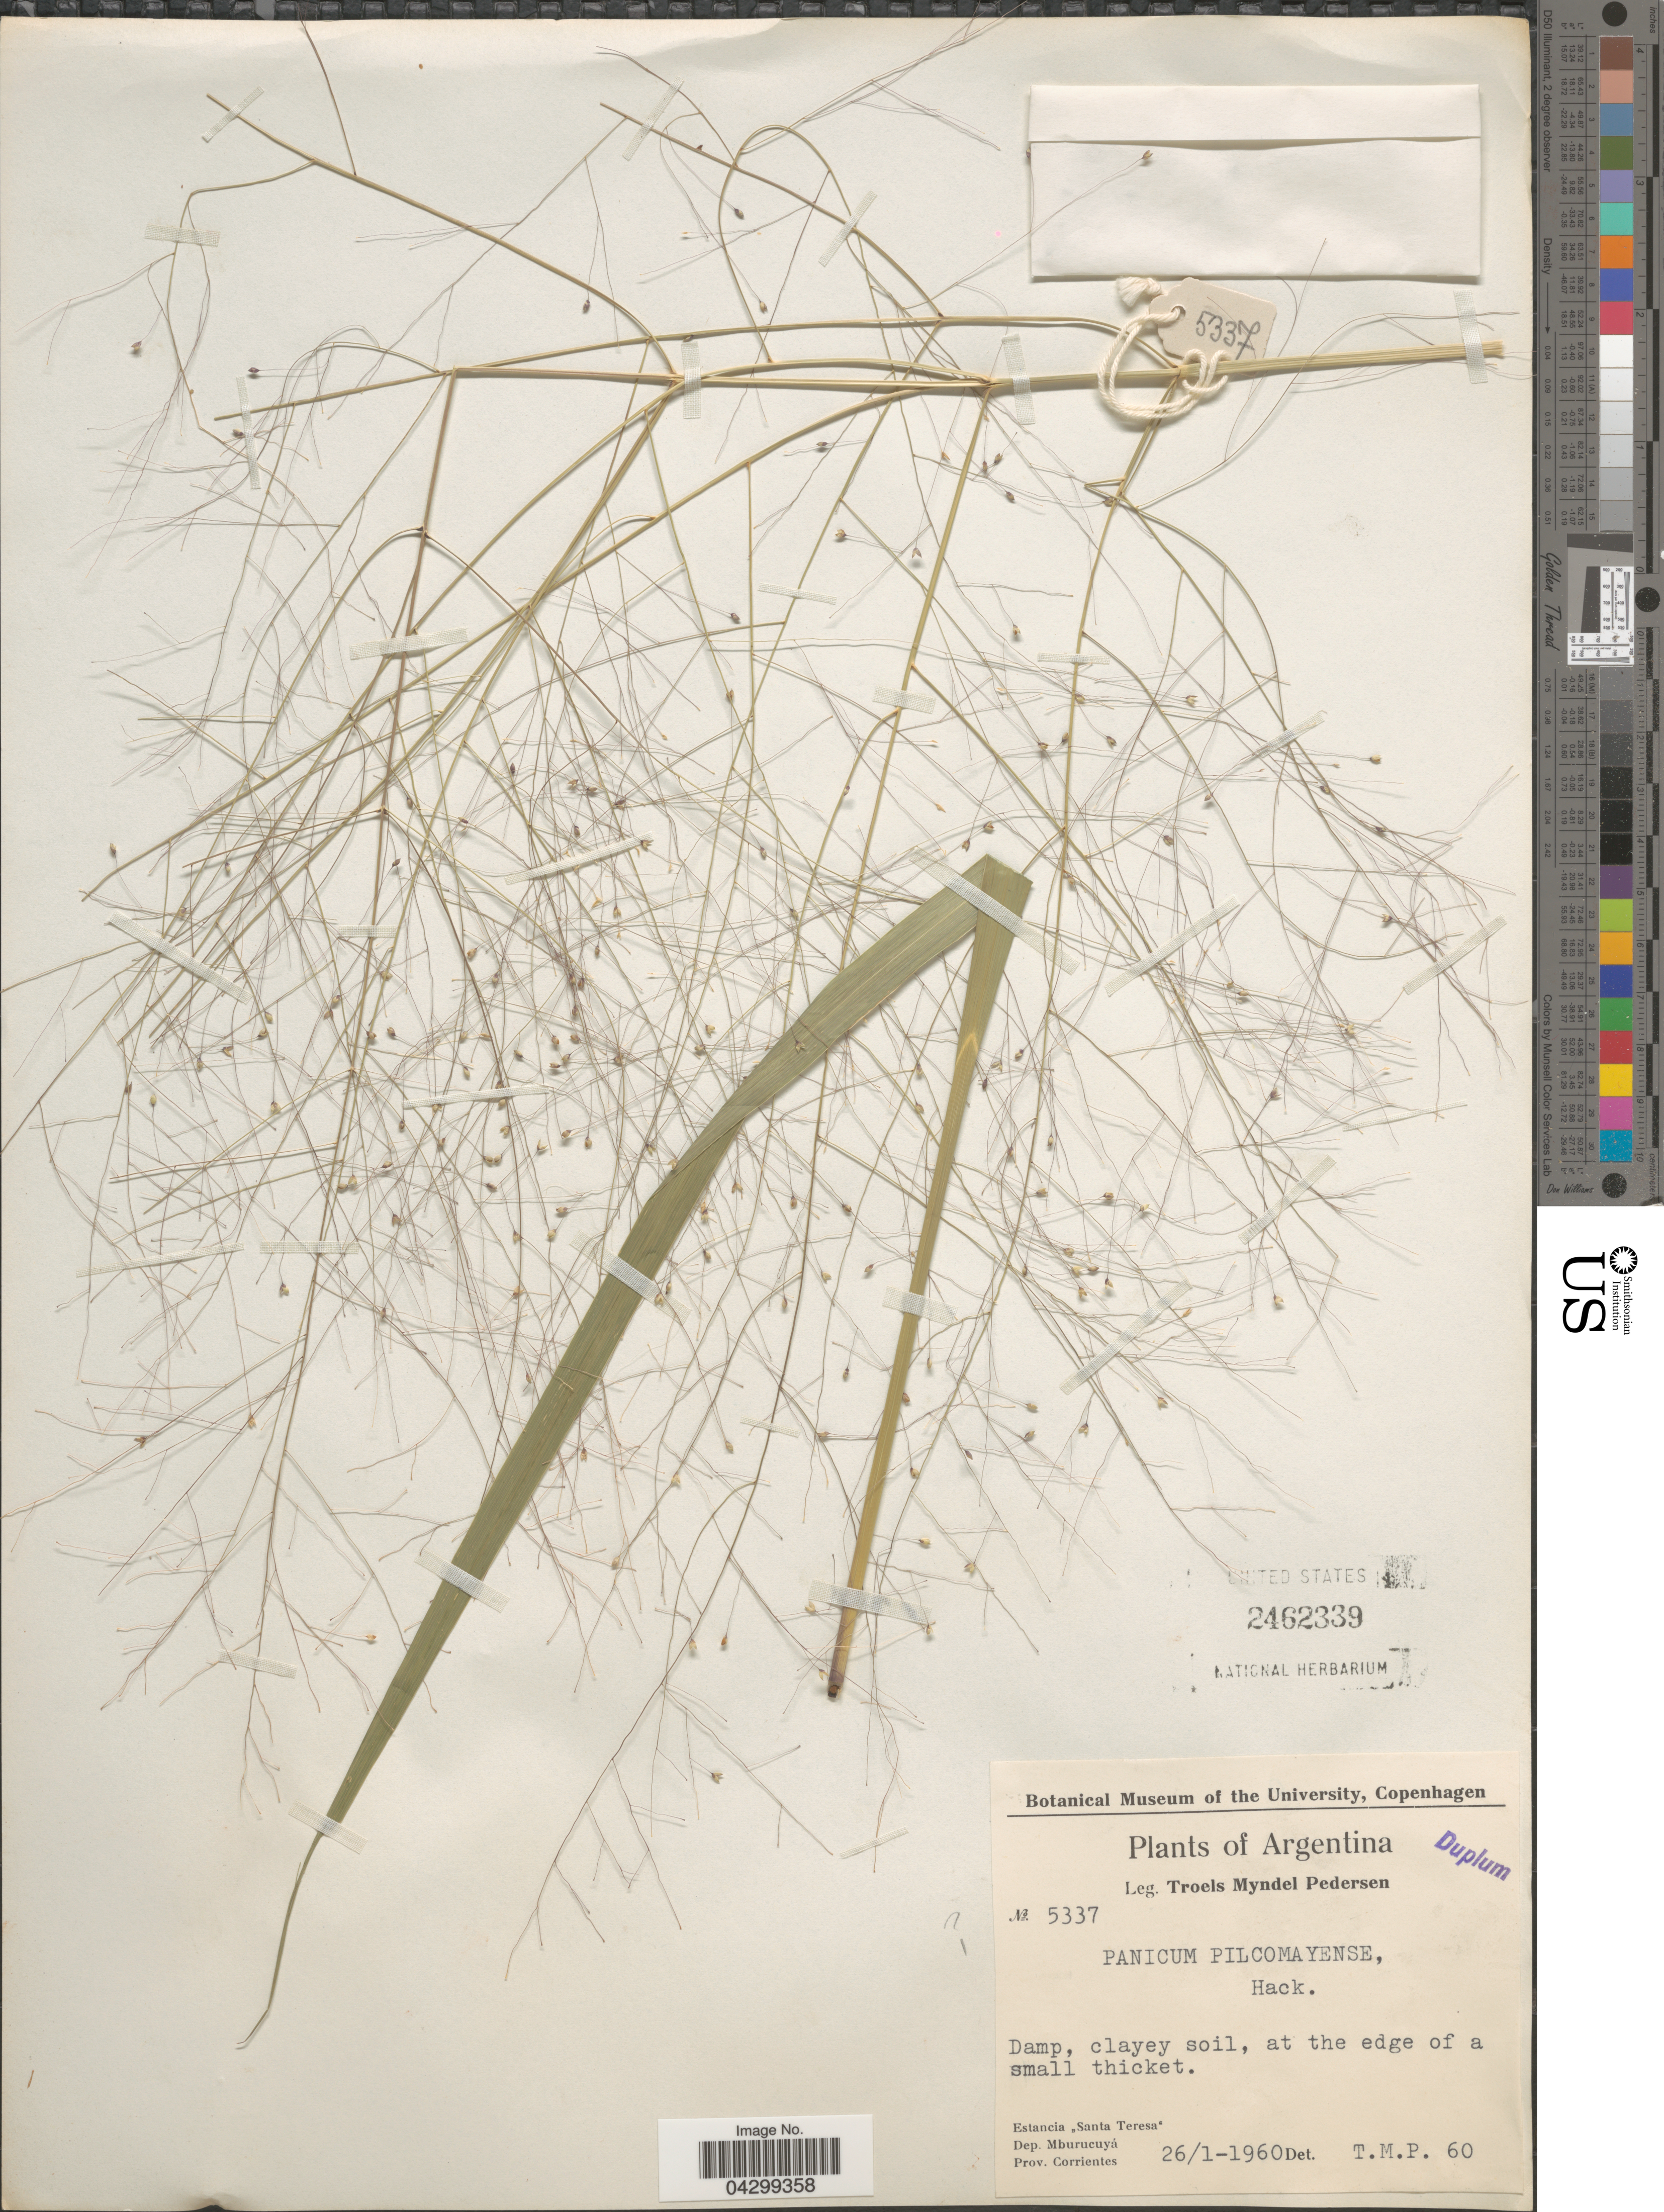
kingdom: Plantae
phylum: Tracheophyta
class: Liliopsida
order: Poales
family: Poaceae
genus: Panicum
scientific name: Panicum bergii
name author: Arechav.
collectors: T. Pederson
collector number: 5337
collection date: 1960-01-26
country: Argentina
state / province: Corrientes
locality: Damp, clayey soil, at the edge of a small thicket. Estancia "Santa Teresa". Dep. Mburucuyá.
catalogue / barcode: US 2462339